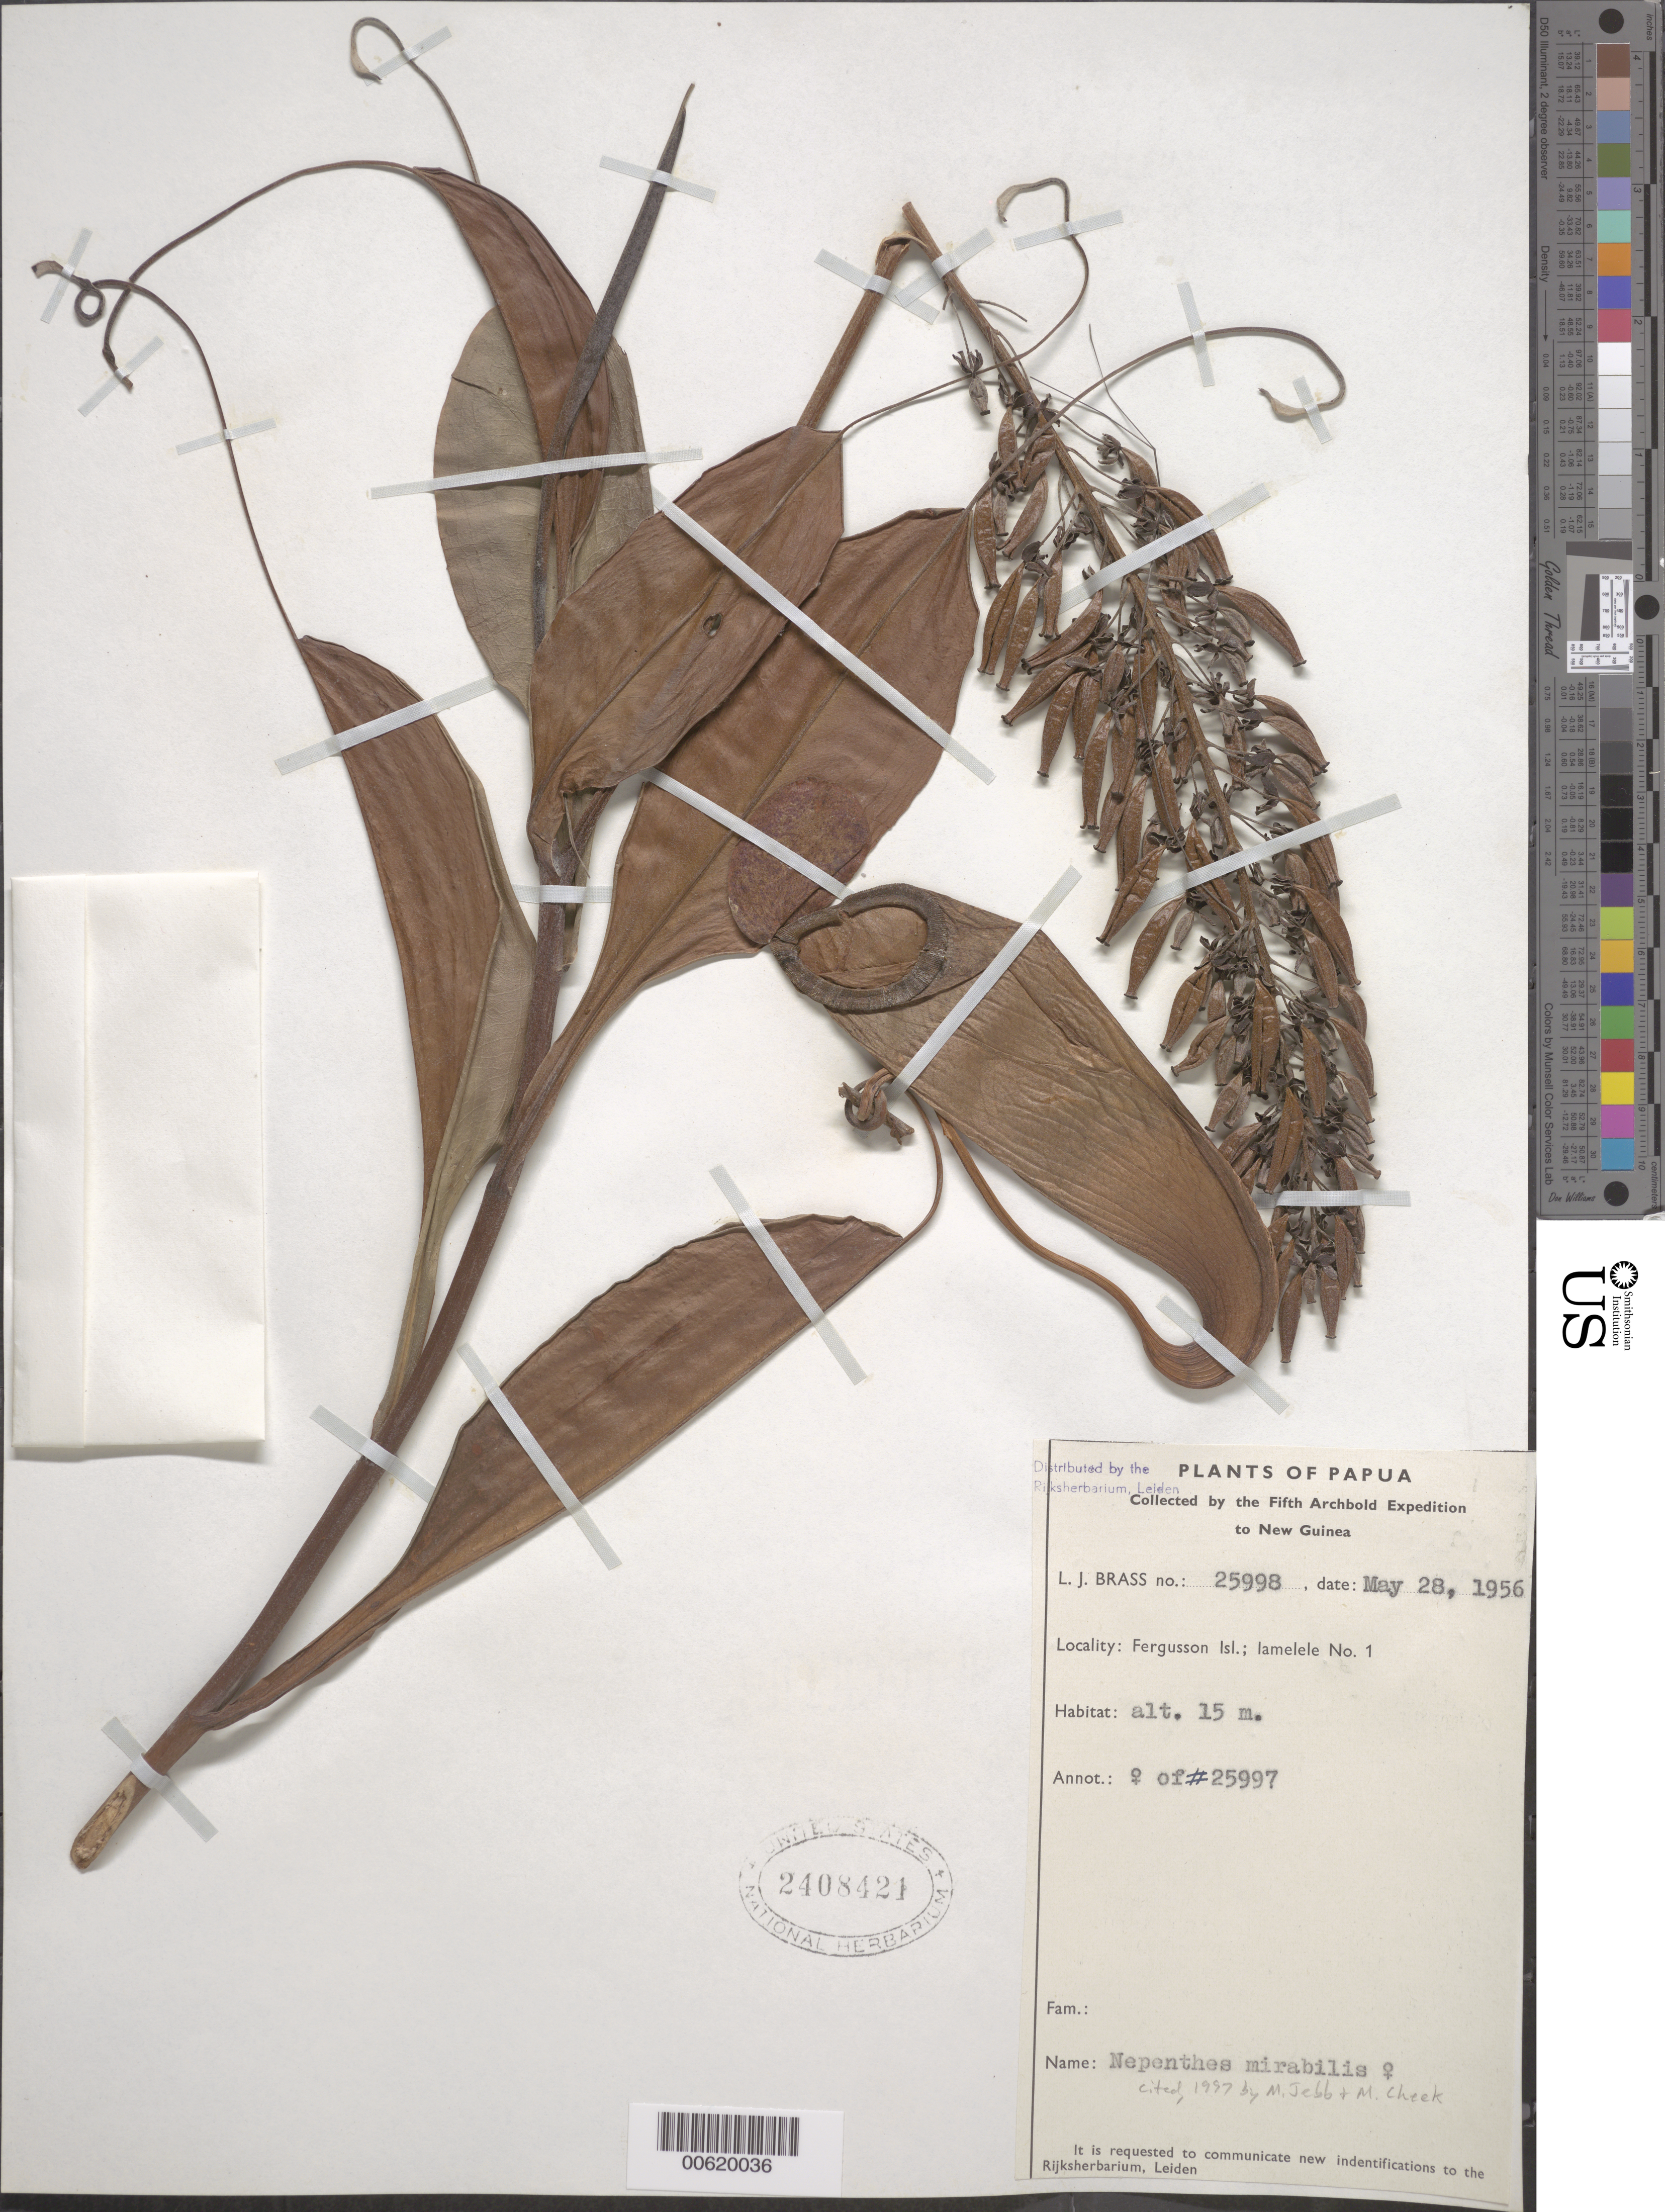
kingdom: Plantae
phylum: Tracheophyta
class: Magnoliopsida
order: Caryophyllales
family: Nepenthaceae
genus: Nepenthes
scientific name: Nepenthes mirabilis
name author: (Lour.) Druce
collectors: L. J. Brass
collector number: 25998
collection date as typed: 28 May 1956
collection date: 1956-05-28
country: Papua New Guinea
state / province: Milne Bay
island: Fergusson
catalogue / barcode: US 2408421